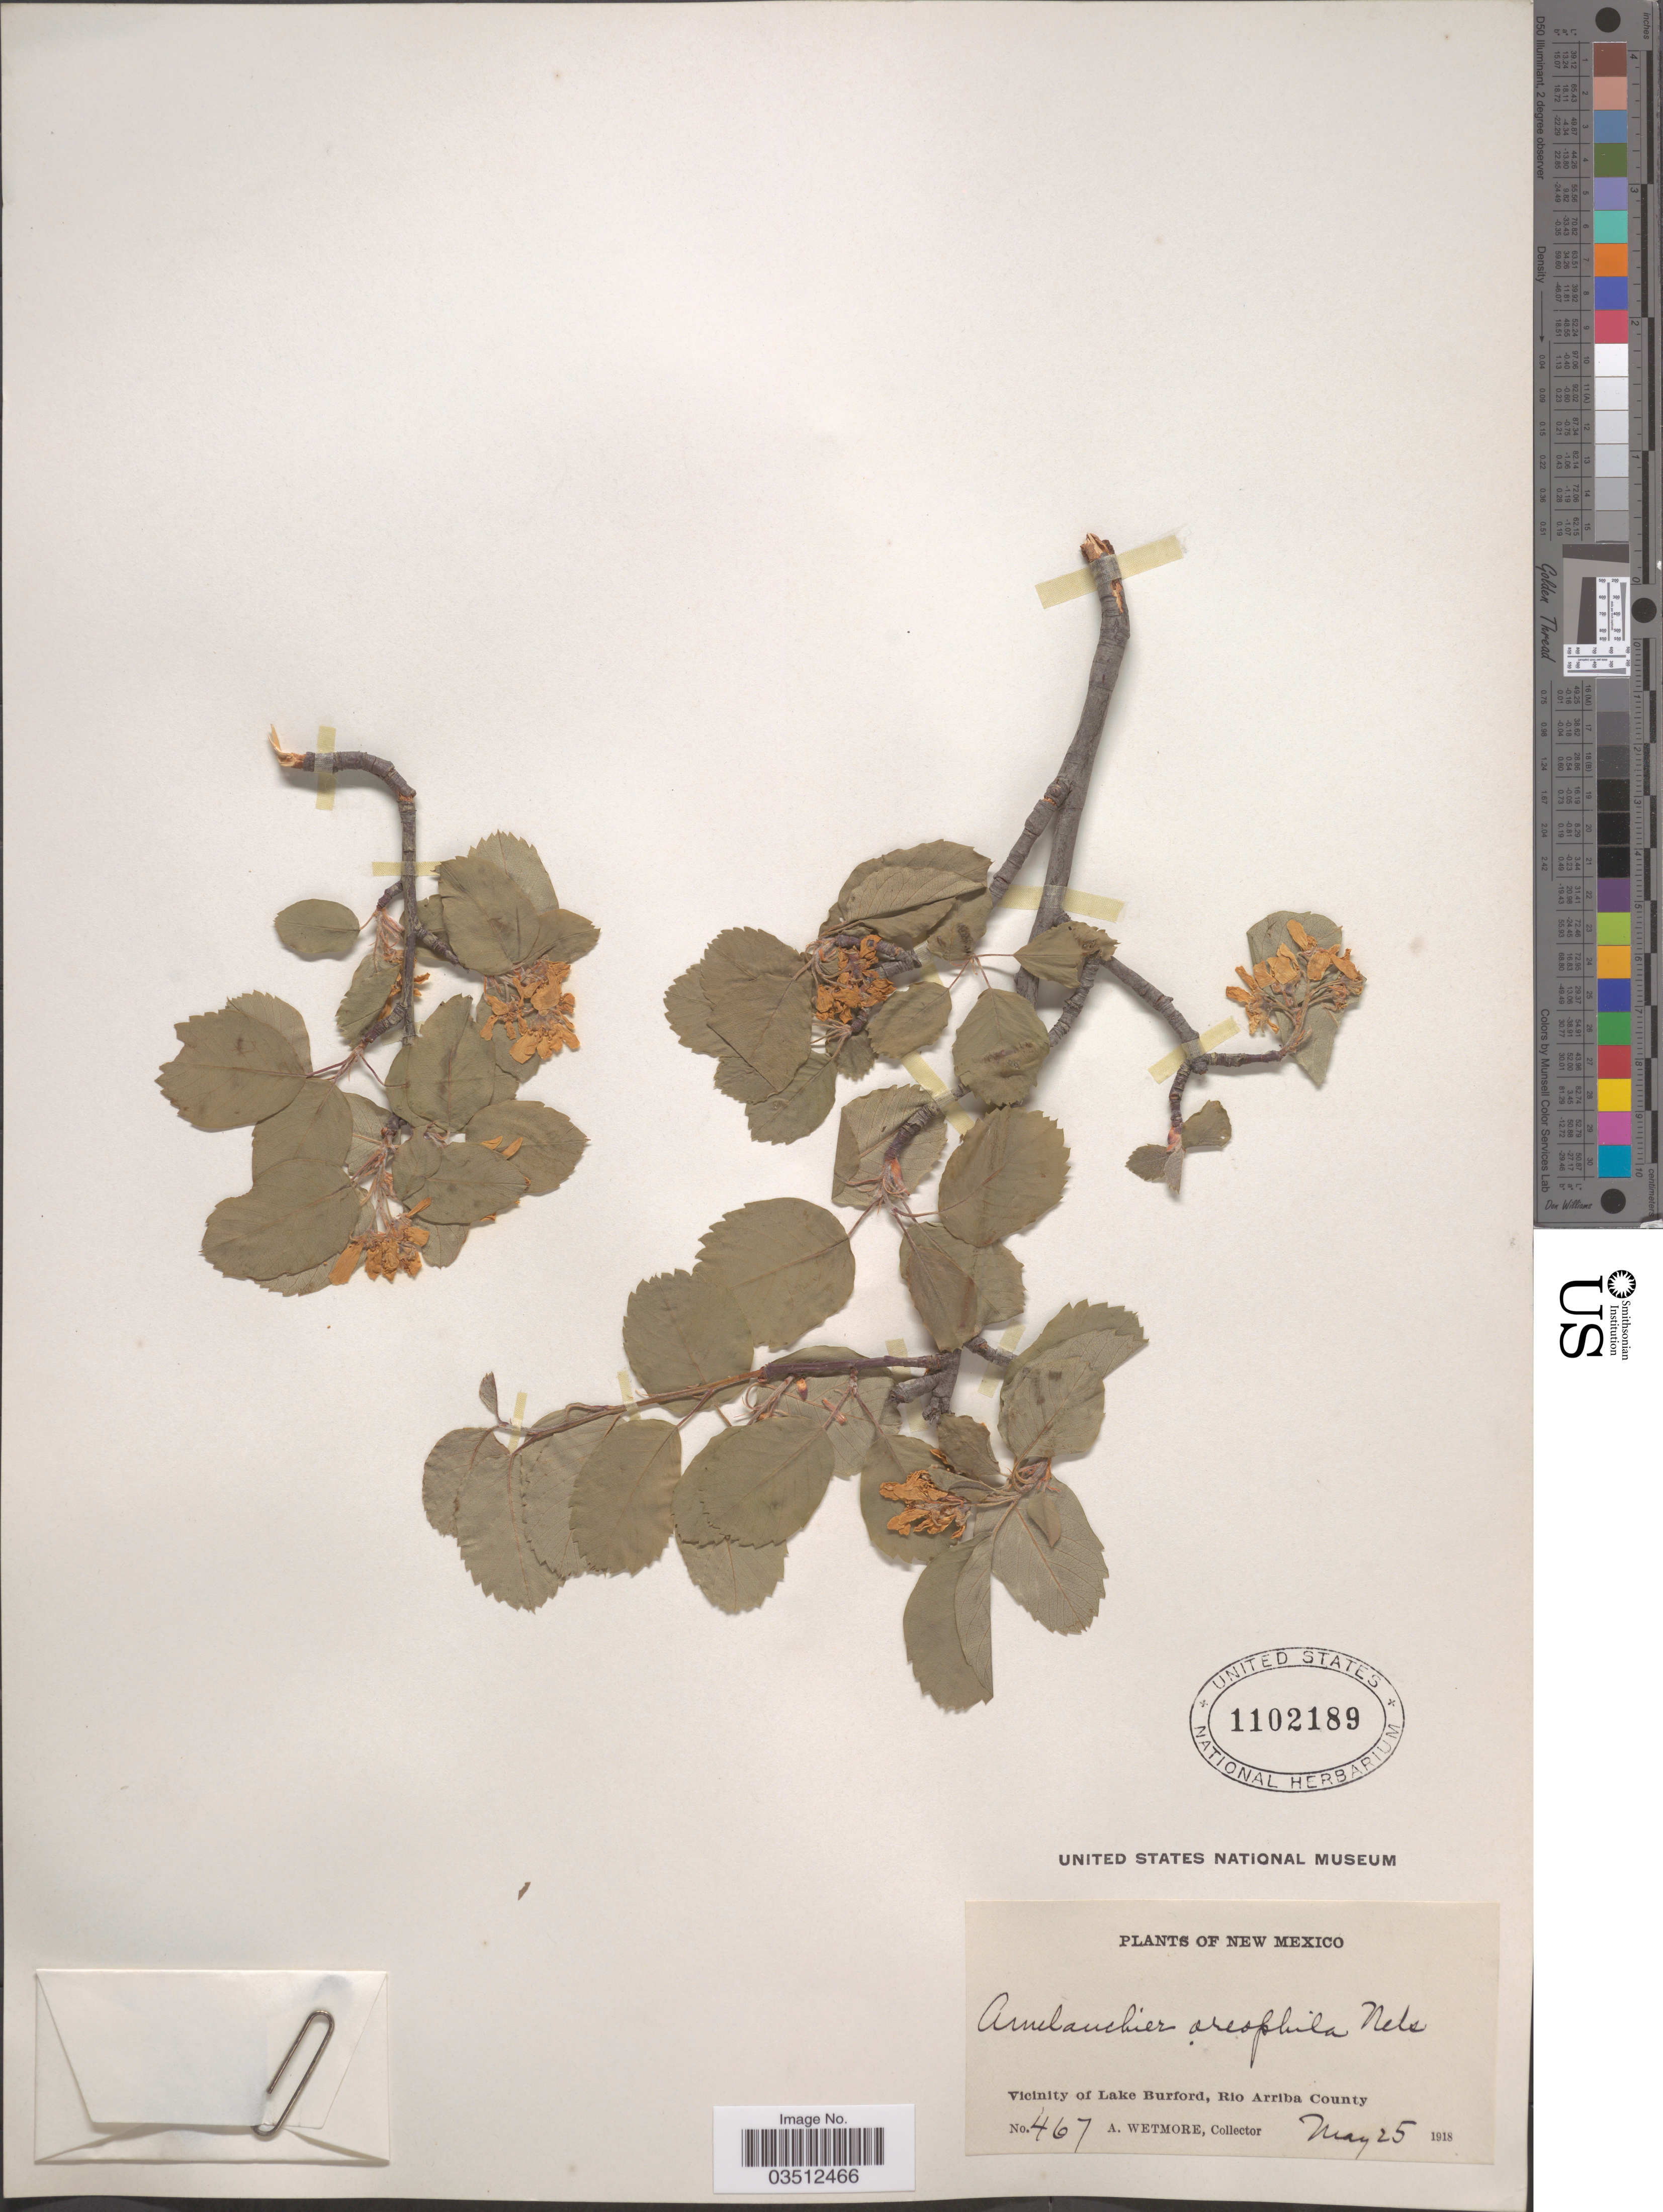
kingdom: Plantae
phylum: Tracheophyta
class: Magnoliopsida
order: Rosales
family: Rosaceae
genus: Amelanchier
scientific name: Amelanchier oreophila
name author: A. Nelson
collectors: A. Wetmore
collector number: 467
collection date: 1918-05-25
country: United States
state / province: New Mexico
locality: Vicinity of Lake Burford, Rio Arriba County.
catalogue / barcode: US 1102189